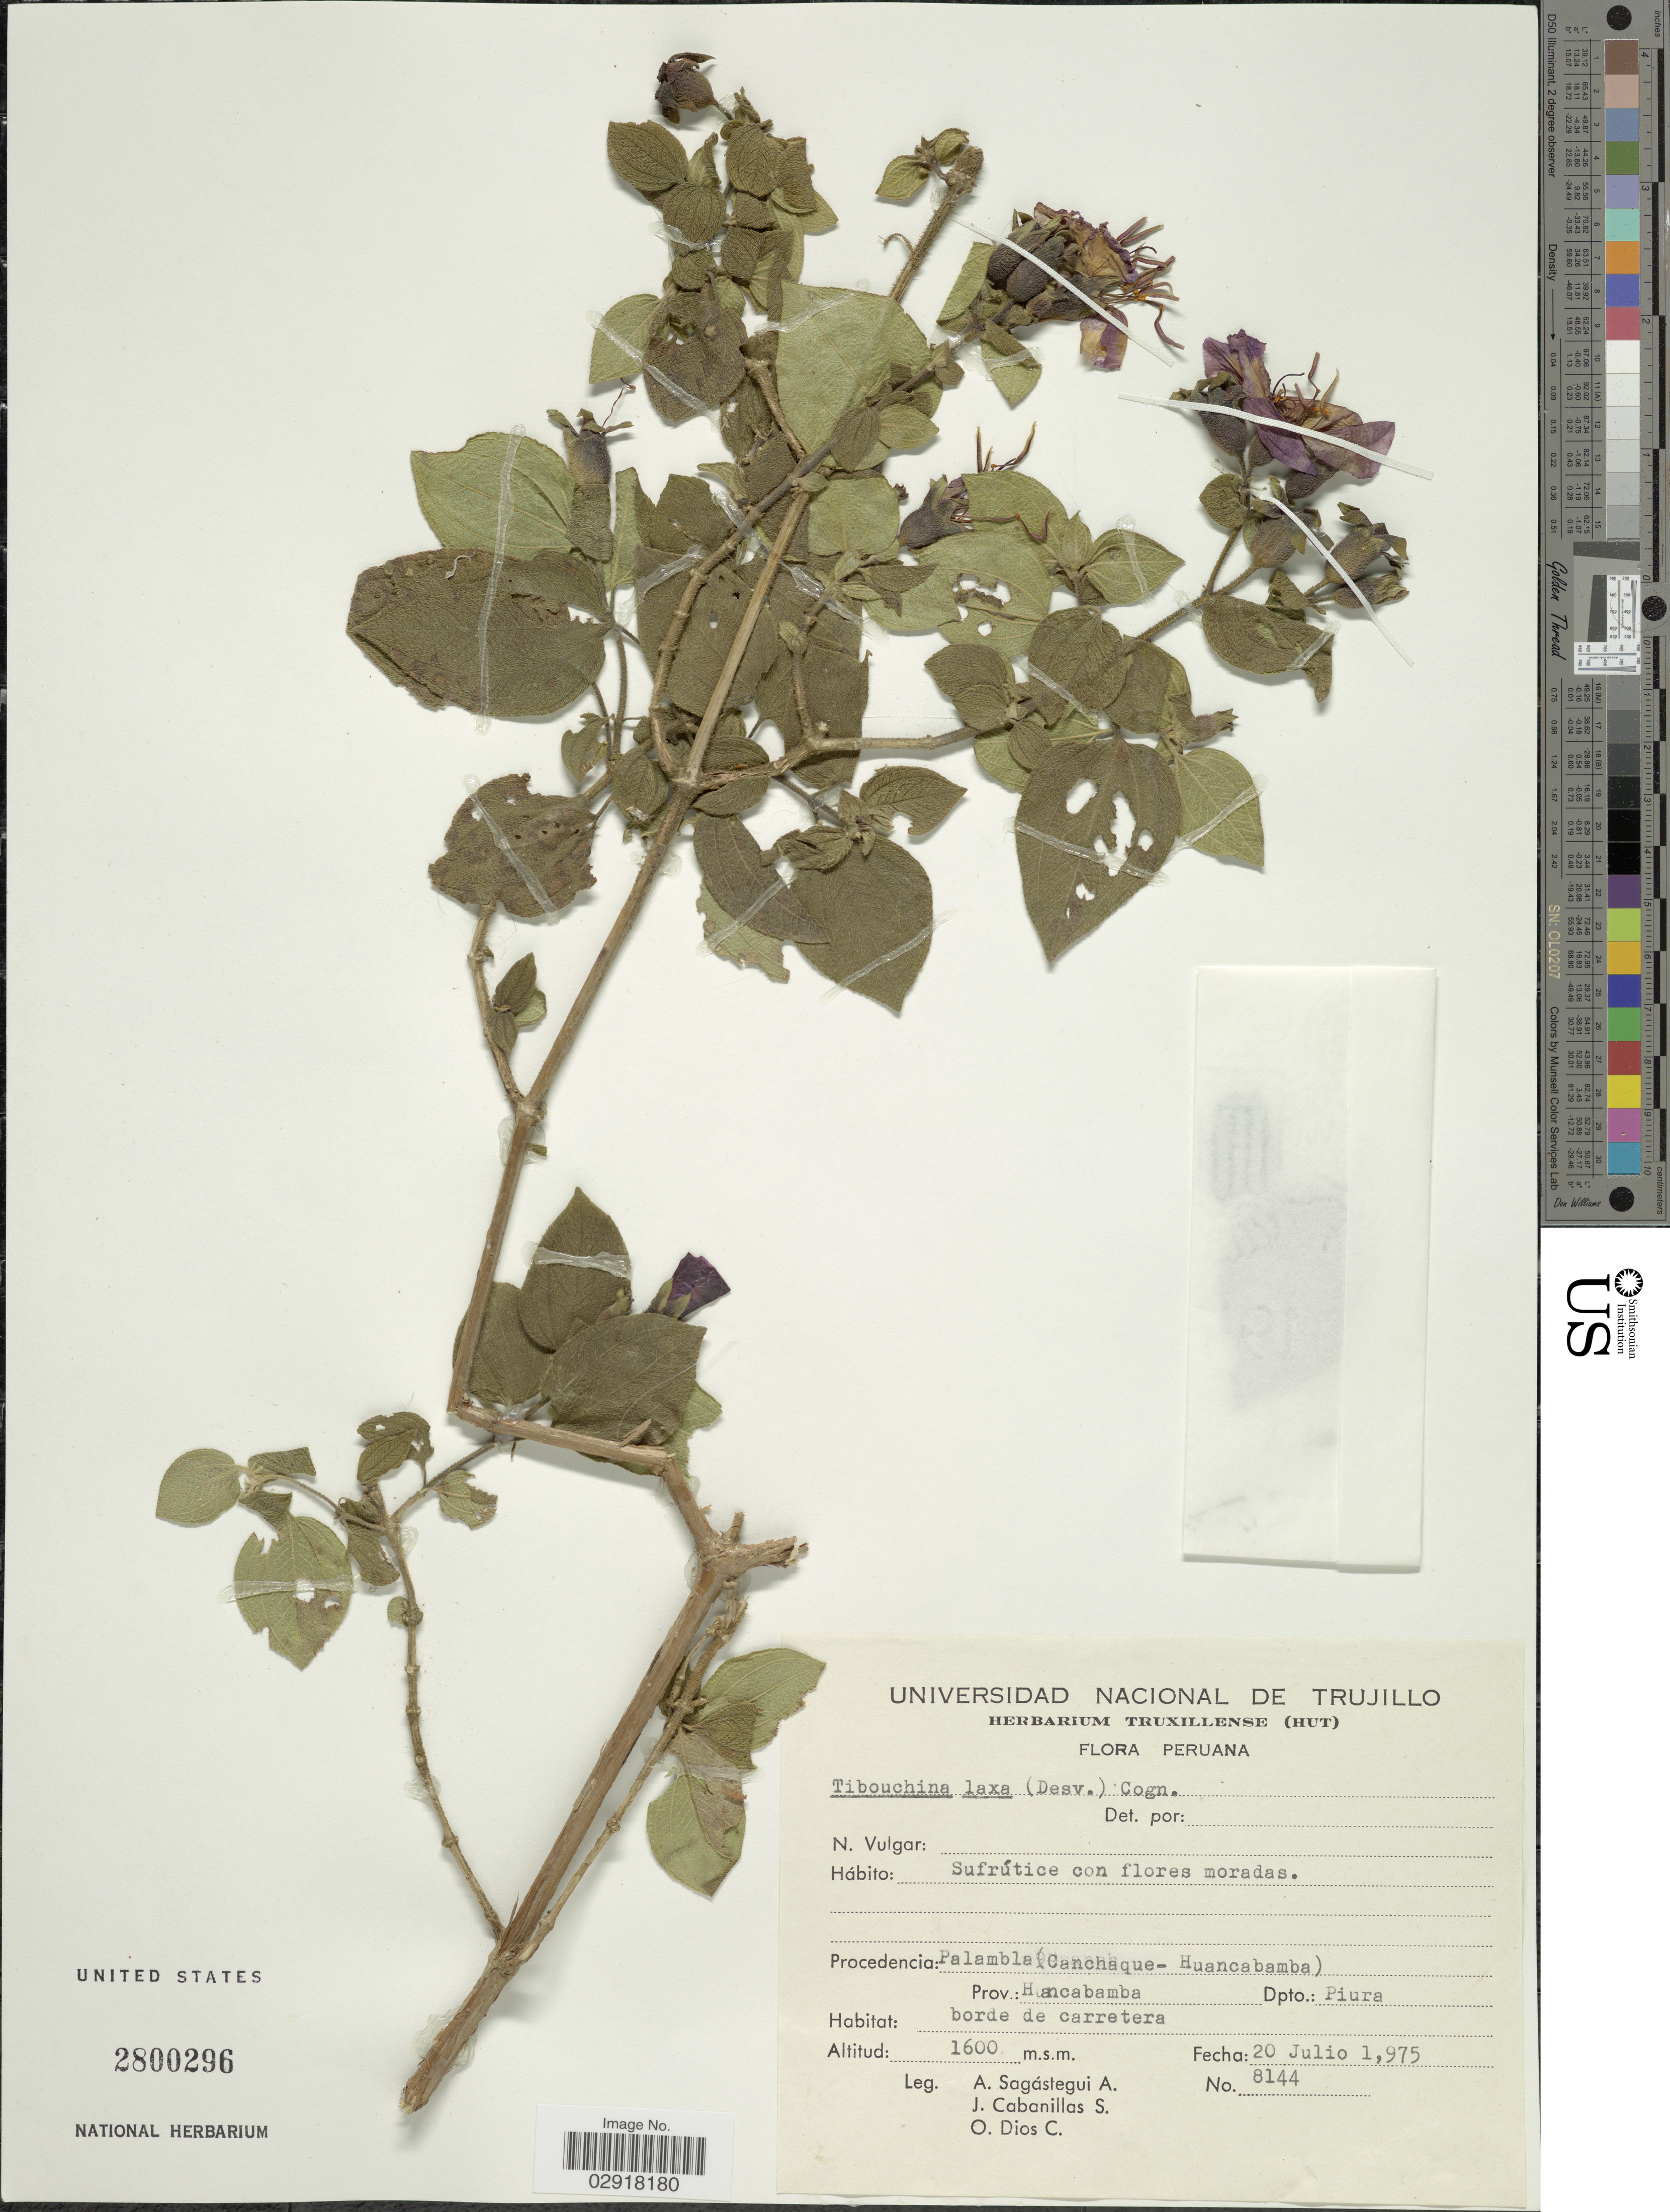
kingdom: Plantae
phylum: Tracheophyta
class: Magnoliopsida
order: Myrtales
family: Melastomataceae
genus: Chaetogastra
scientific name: Chaetogastra laxa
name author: (Desr.) P.J.F. Guim. & Michelang.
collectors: A. Sagástegui A., J. Cabanillas S. & O. Dios C.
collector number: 8144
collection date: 1975-07-20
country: Peru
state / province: Piura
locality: Palambla (Canchaque-Huancabamba). Prov.: Huancabamba. Dpto. Piura.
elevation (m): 1600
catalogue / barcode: US 2800296